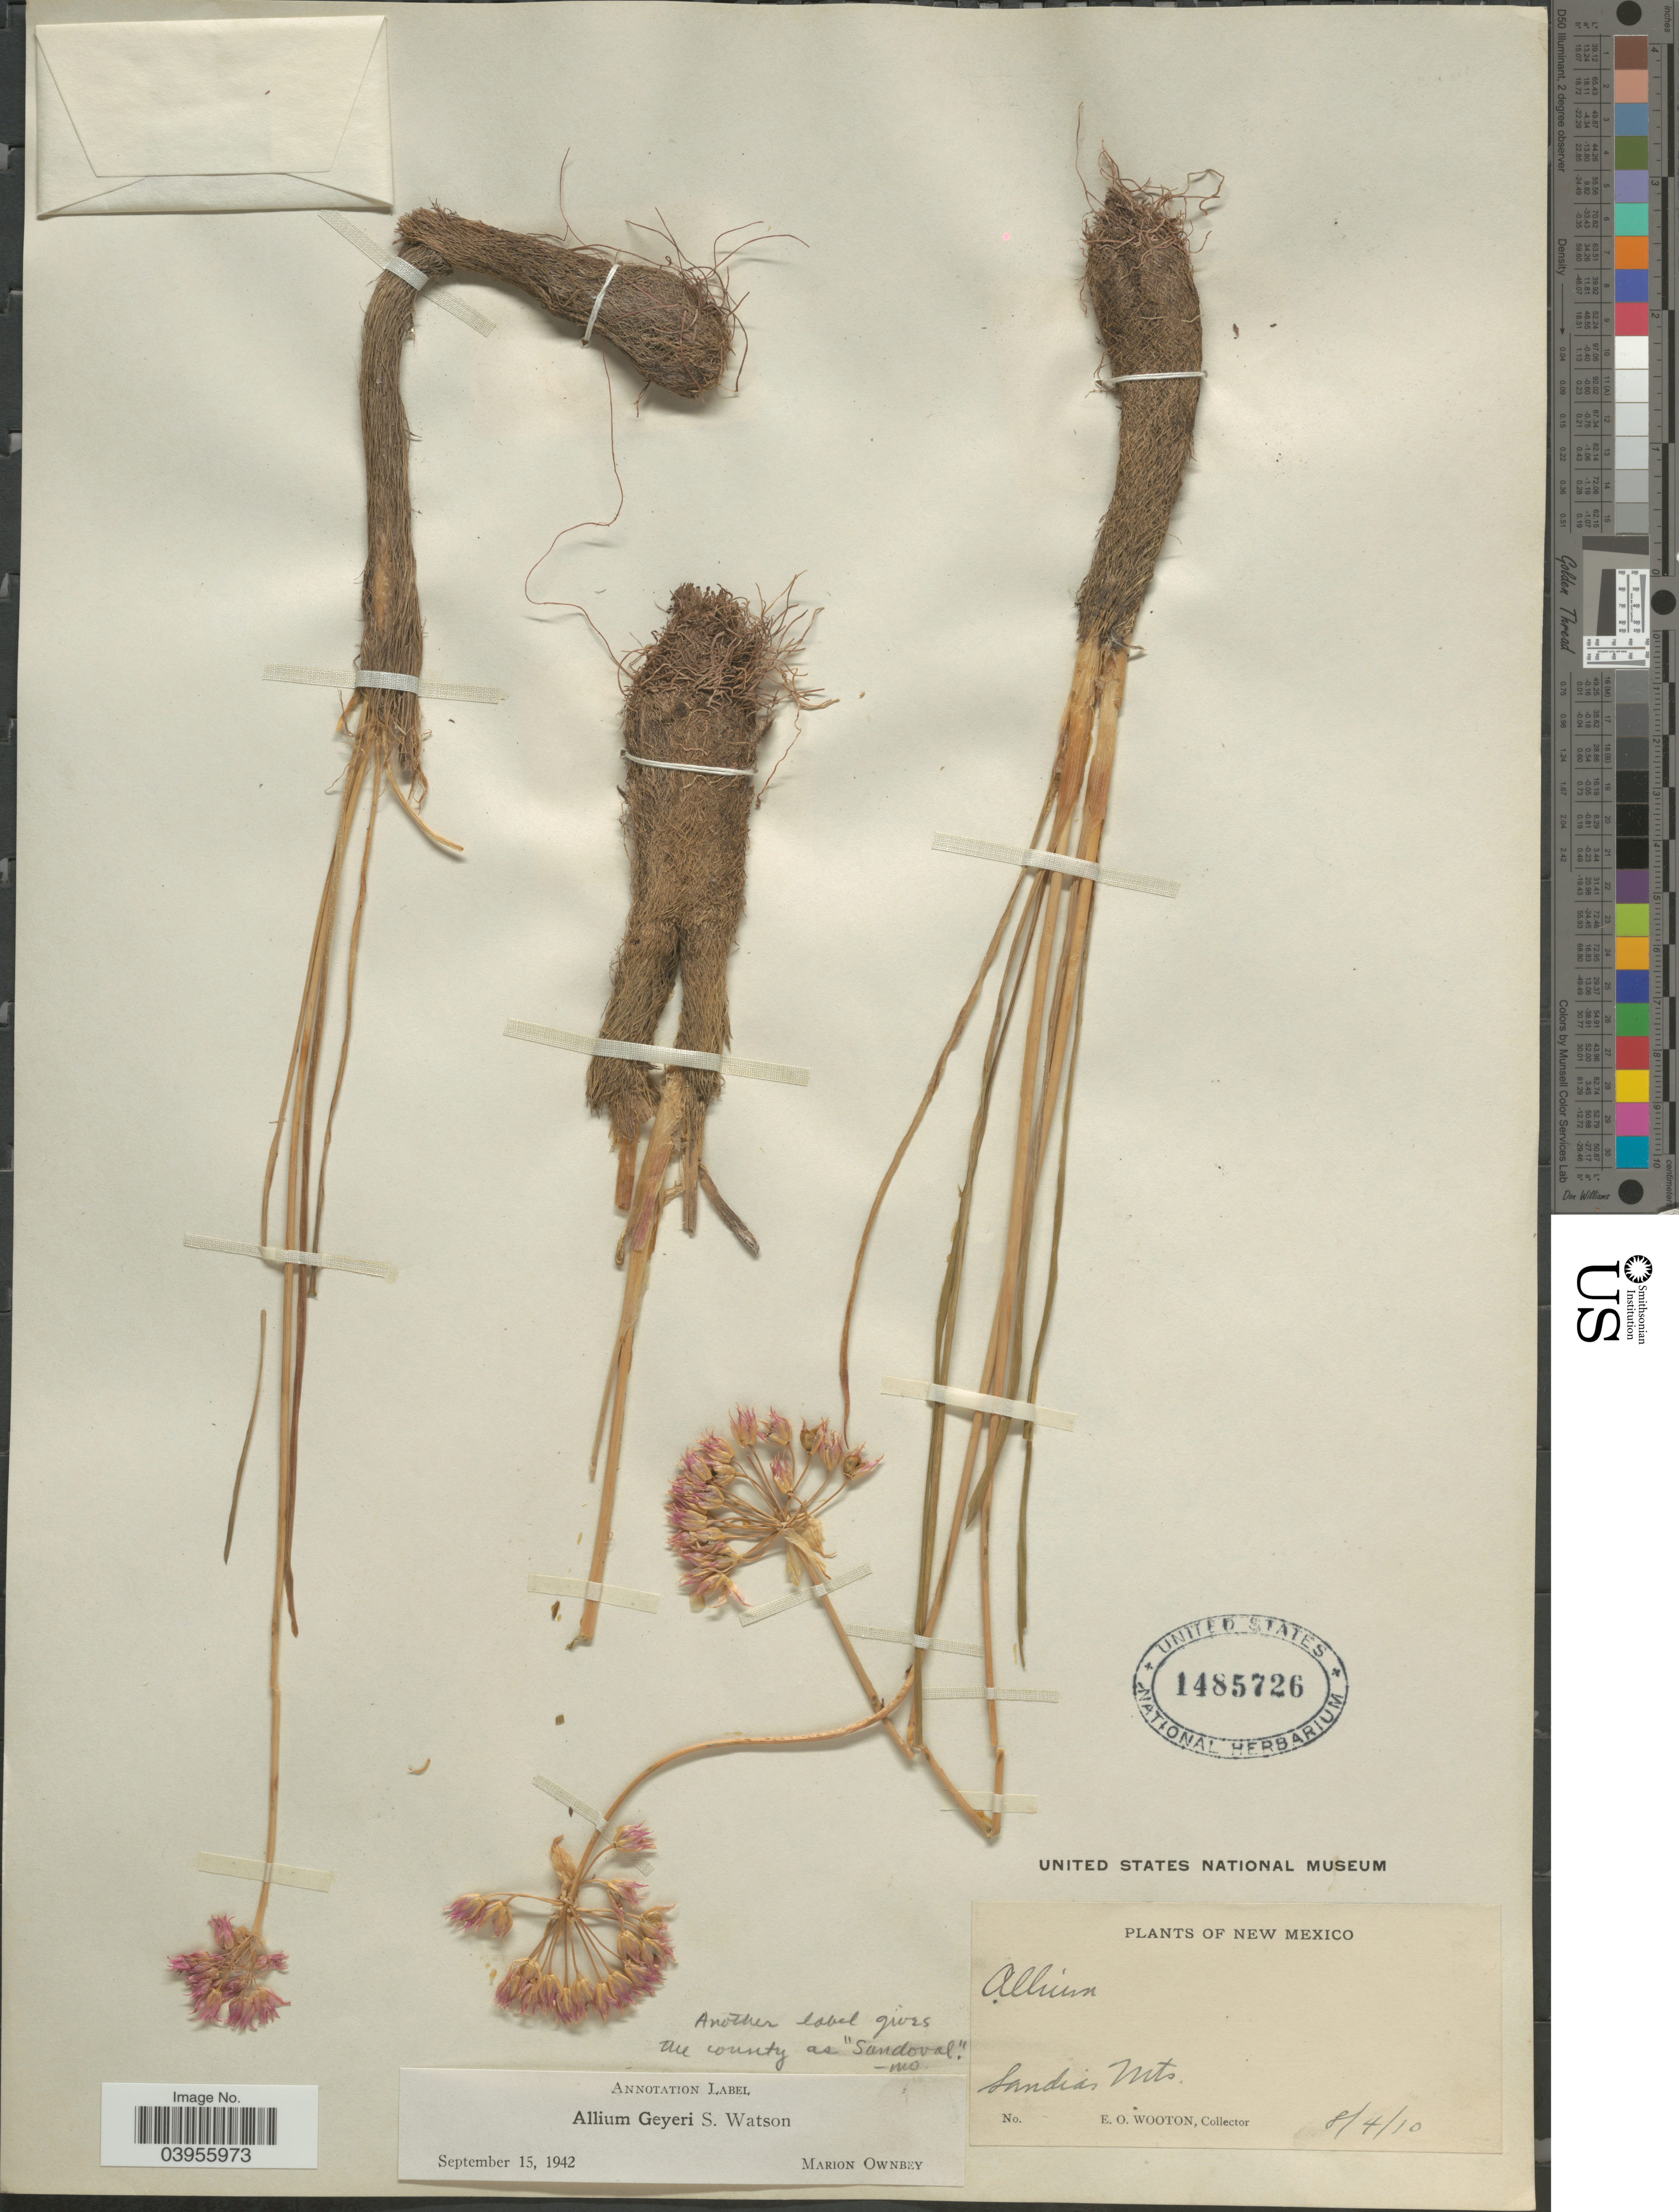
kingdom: Plantae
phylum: Tracheophyta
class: Liliopsida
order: Asparagales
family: Amaryllidaceae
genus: Allium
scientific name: Allium geyeri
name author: S. Watson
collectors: E. O. Wooton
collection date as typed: Transcribed d/m/y: 4/8/10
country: United States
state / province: New Mexico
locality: Sandias Mts.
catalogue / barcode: US 1485726